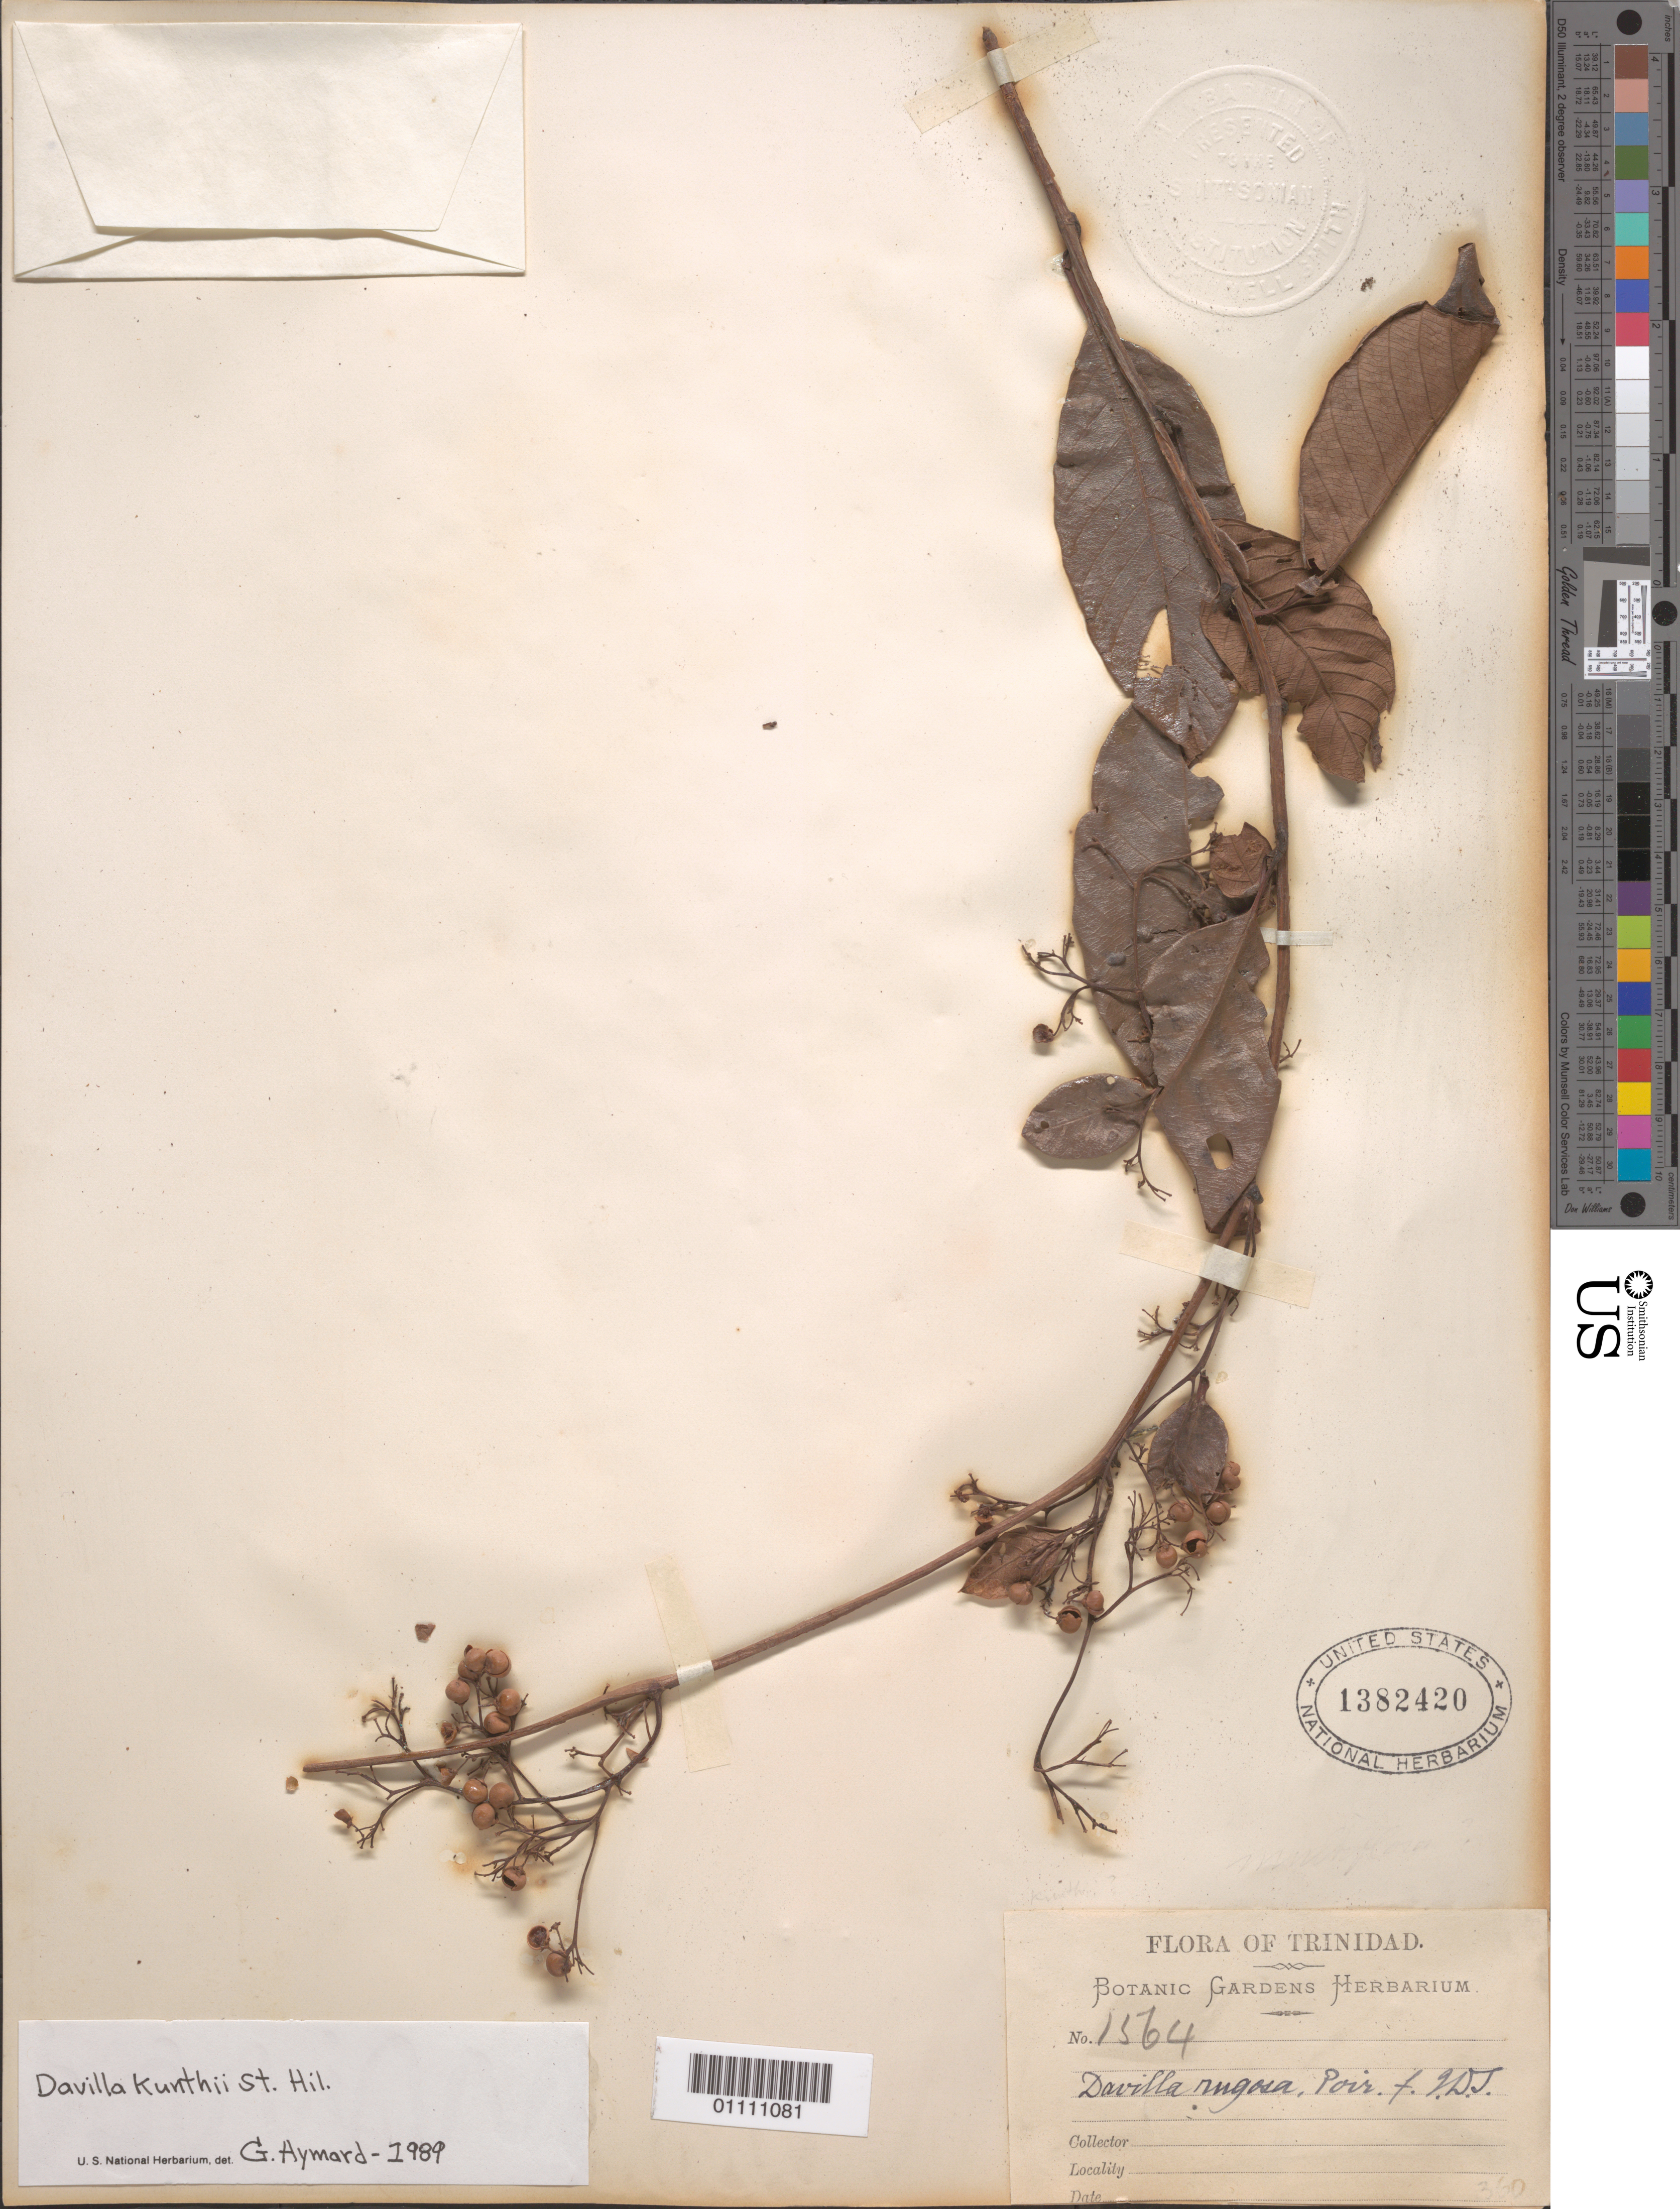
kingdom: Plantae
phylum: Tracheophyta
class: Magnoliopsida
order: Dilleniales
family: Dilleniaceae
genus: Davilla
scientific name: Davilla kunthii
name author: A. St.-Hil.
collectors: Botanic Gardens Herbarium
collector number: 1564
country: Trinidad and Tobago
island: Trinidad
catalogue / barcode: US 1382420